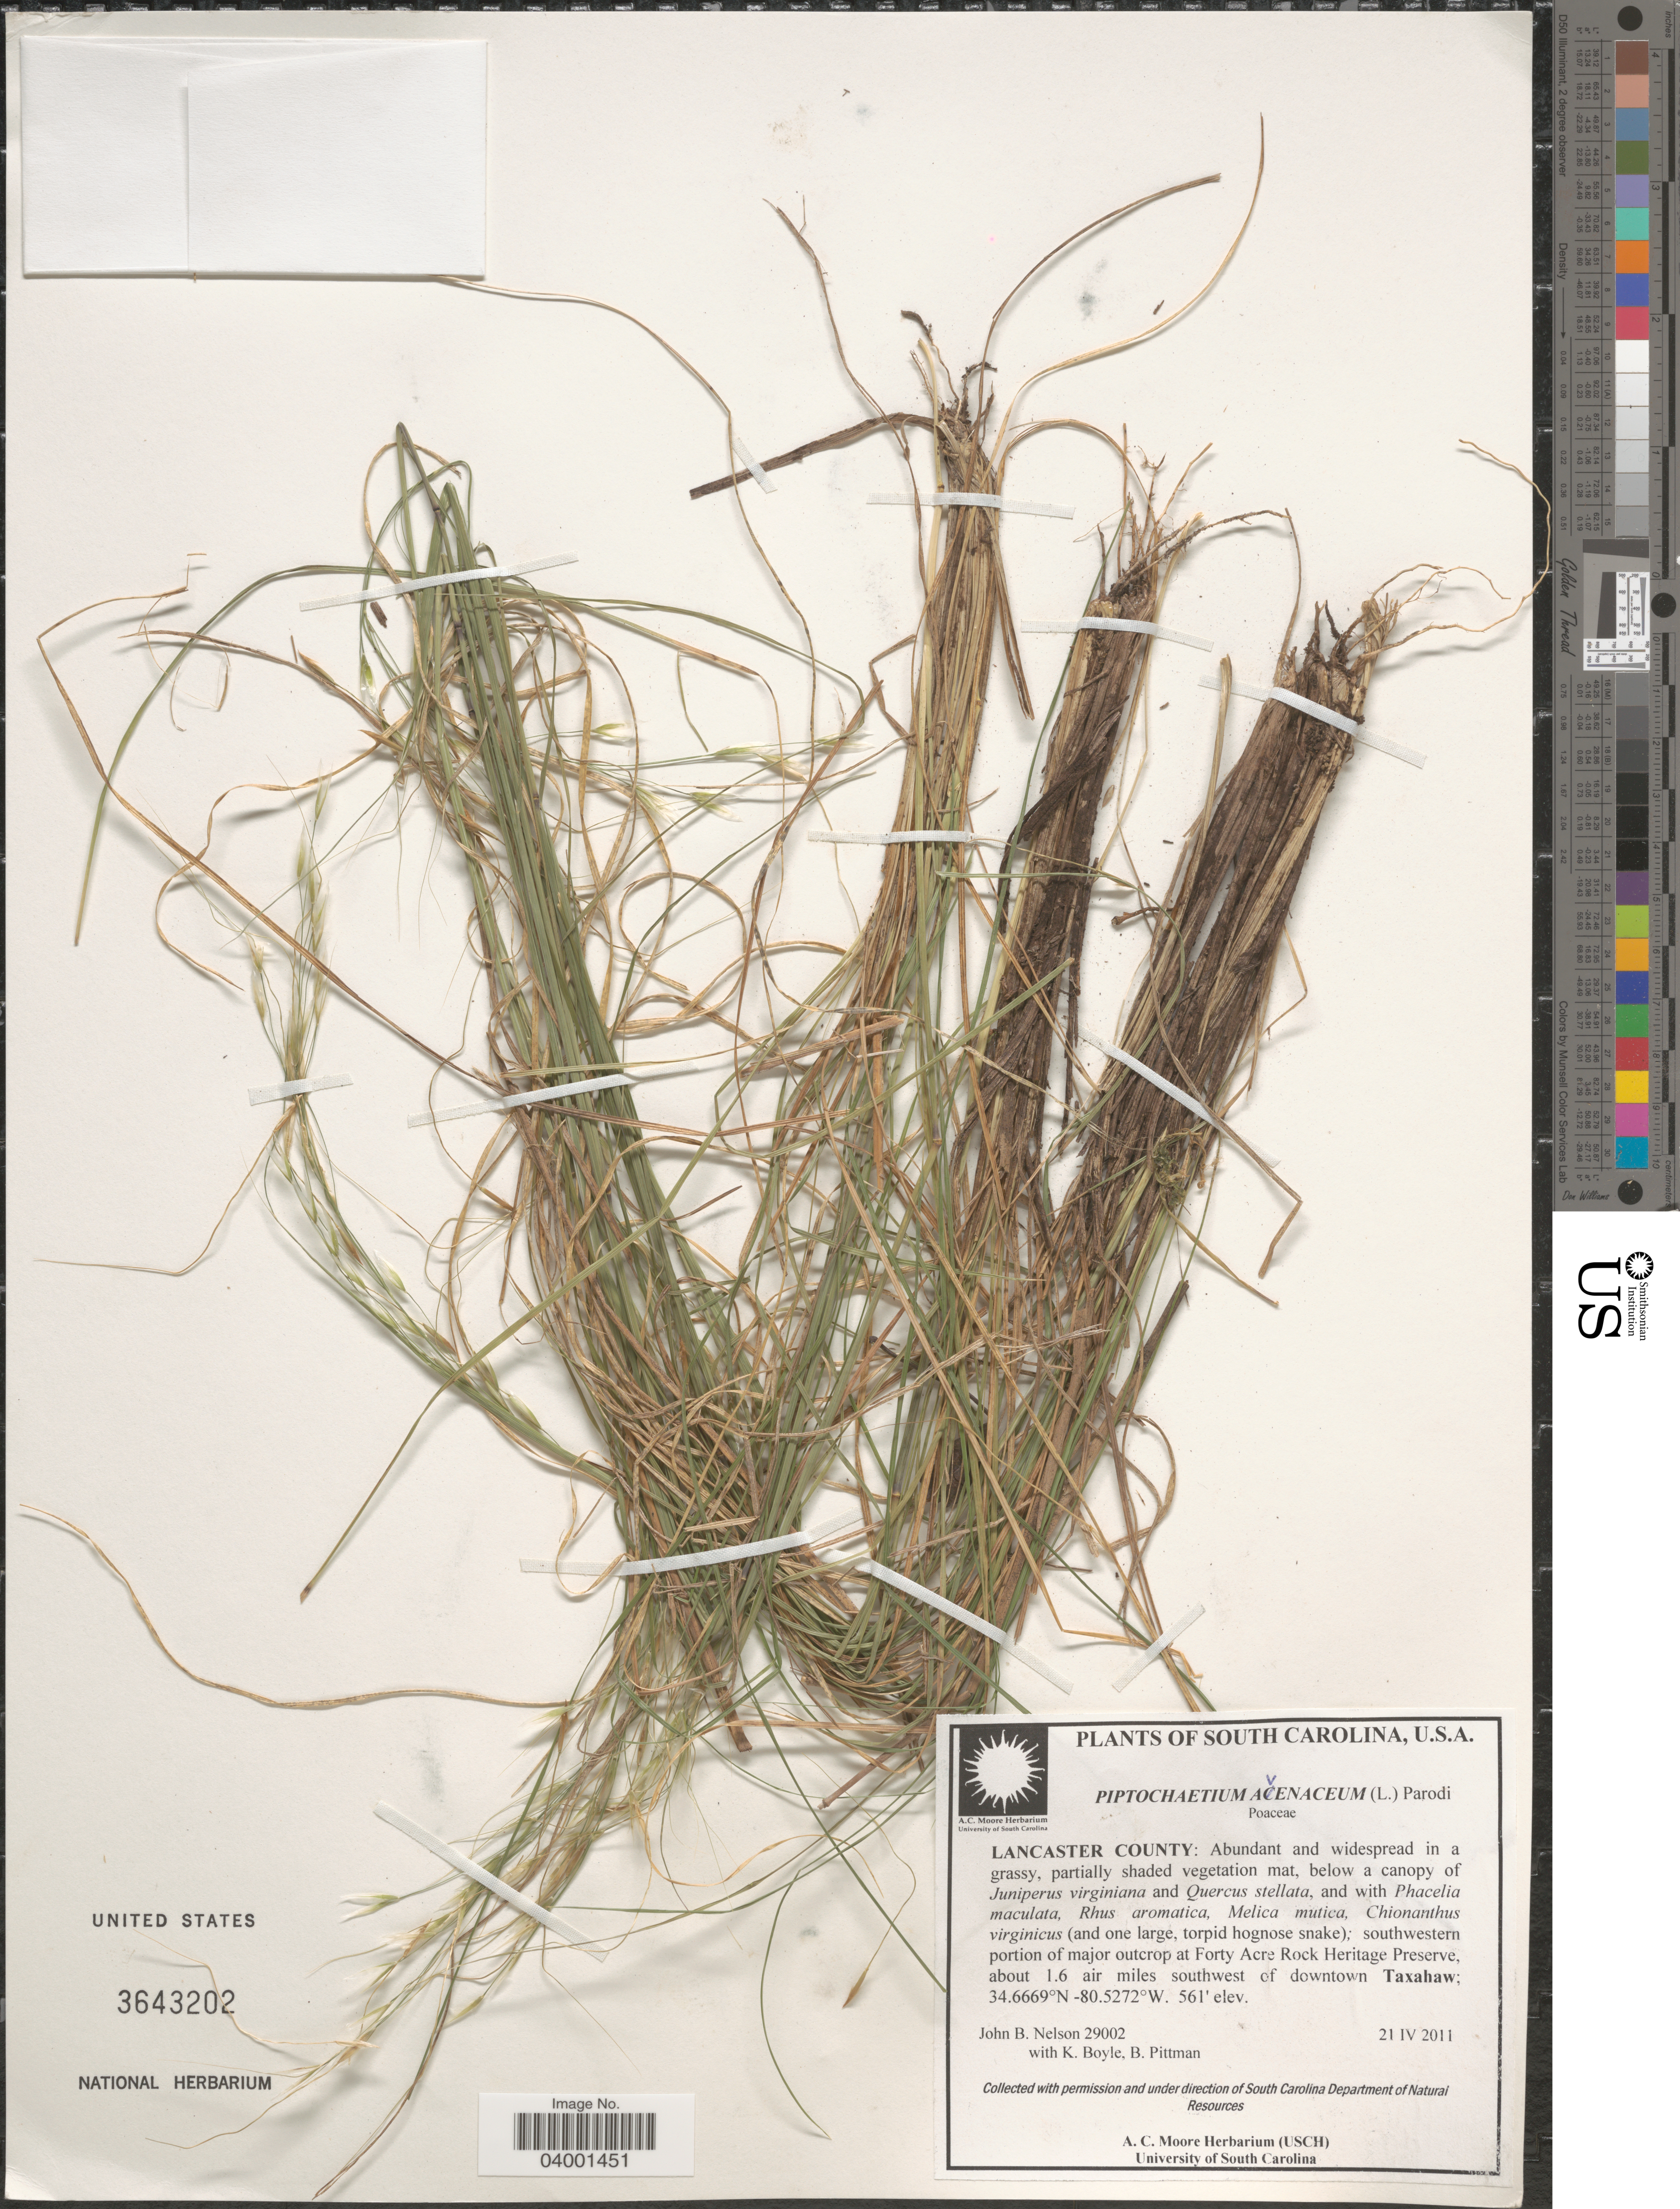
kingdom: Plantae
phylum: Tracheophyta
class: Liliopsida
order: Poales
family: Poaceae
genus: Piptochaetium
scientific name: Piptochaetium avenaceum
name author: (L.) Parodi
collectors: J. B. Nelson, K. Boyle & B. Pittman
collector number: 29002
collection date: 2011-04-21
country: United States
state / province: South Carolina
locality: Lancaster County: southwestern portion of major outcrop at Forty Acre Rock Heritage Preserve, about 1.6 air miles southwest of downtown Taxahaw.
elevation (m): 171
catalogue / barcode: US 3643202